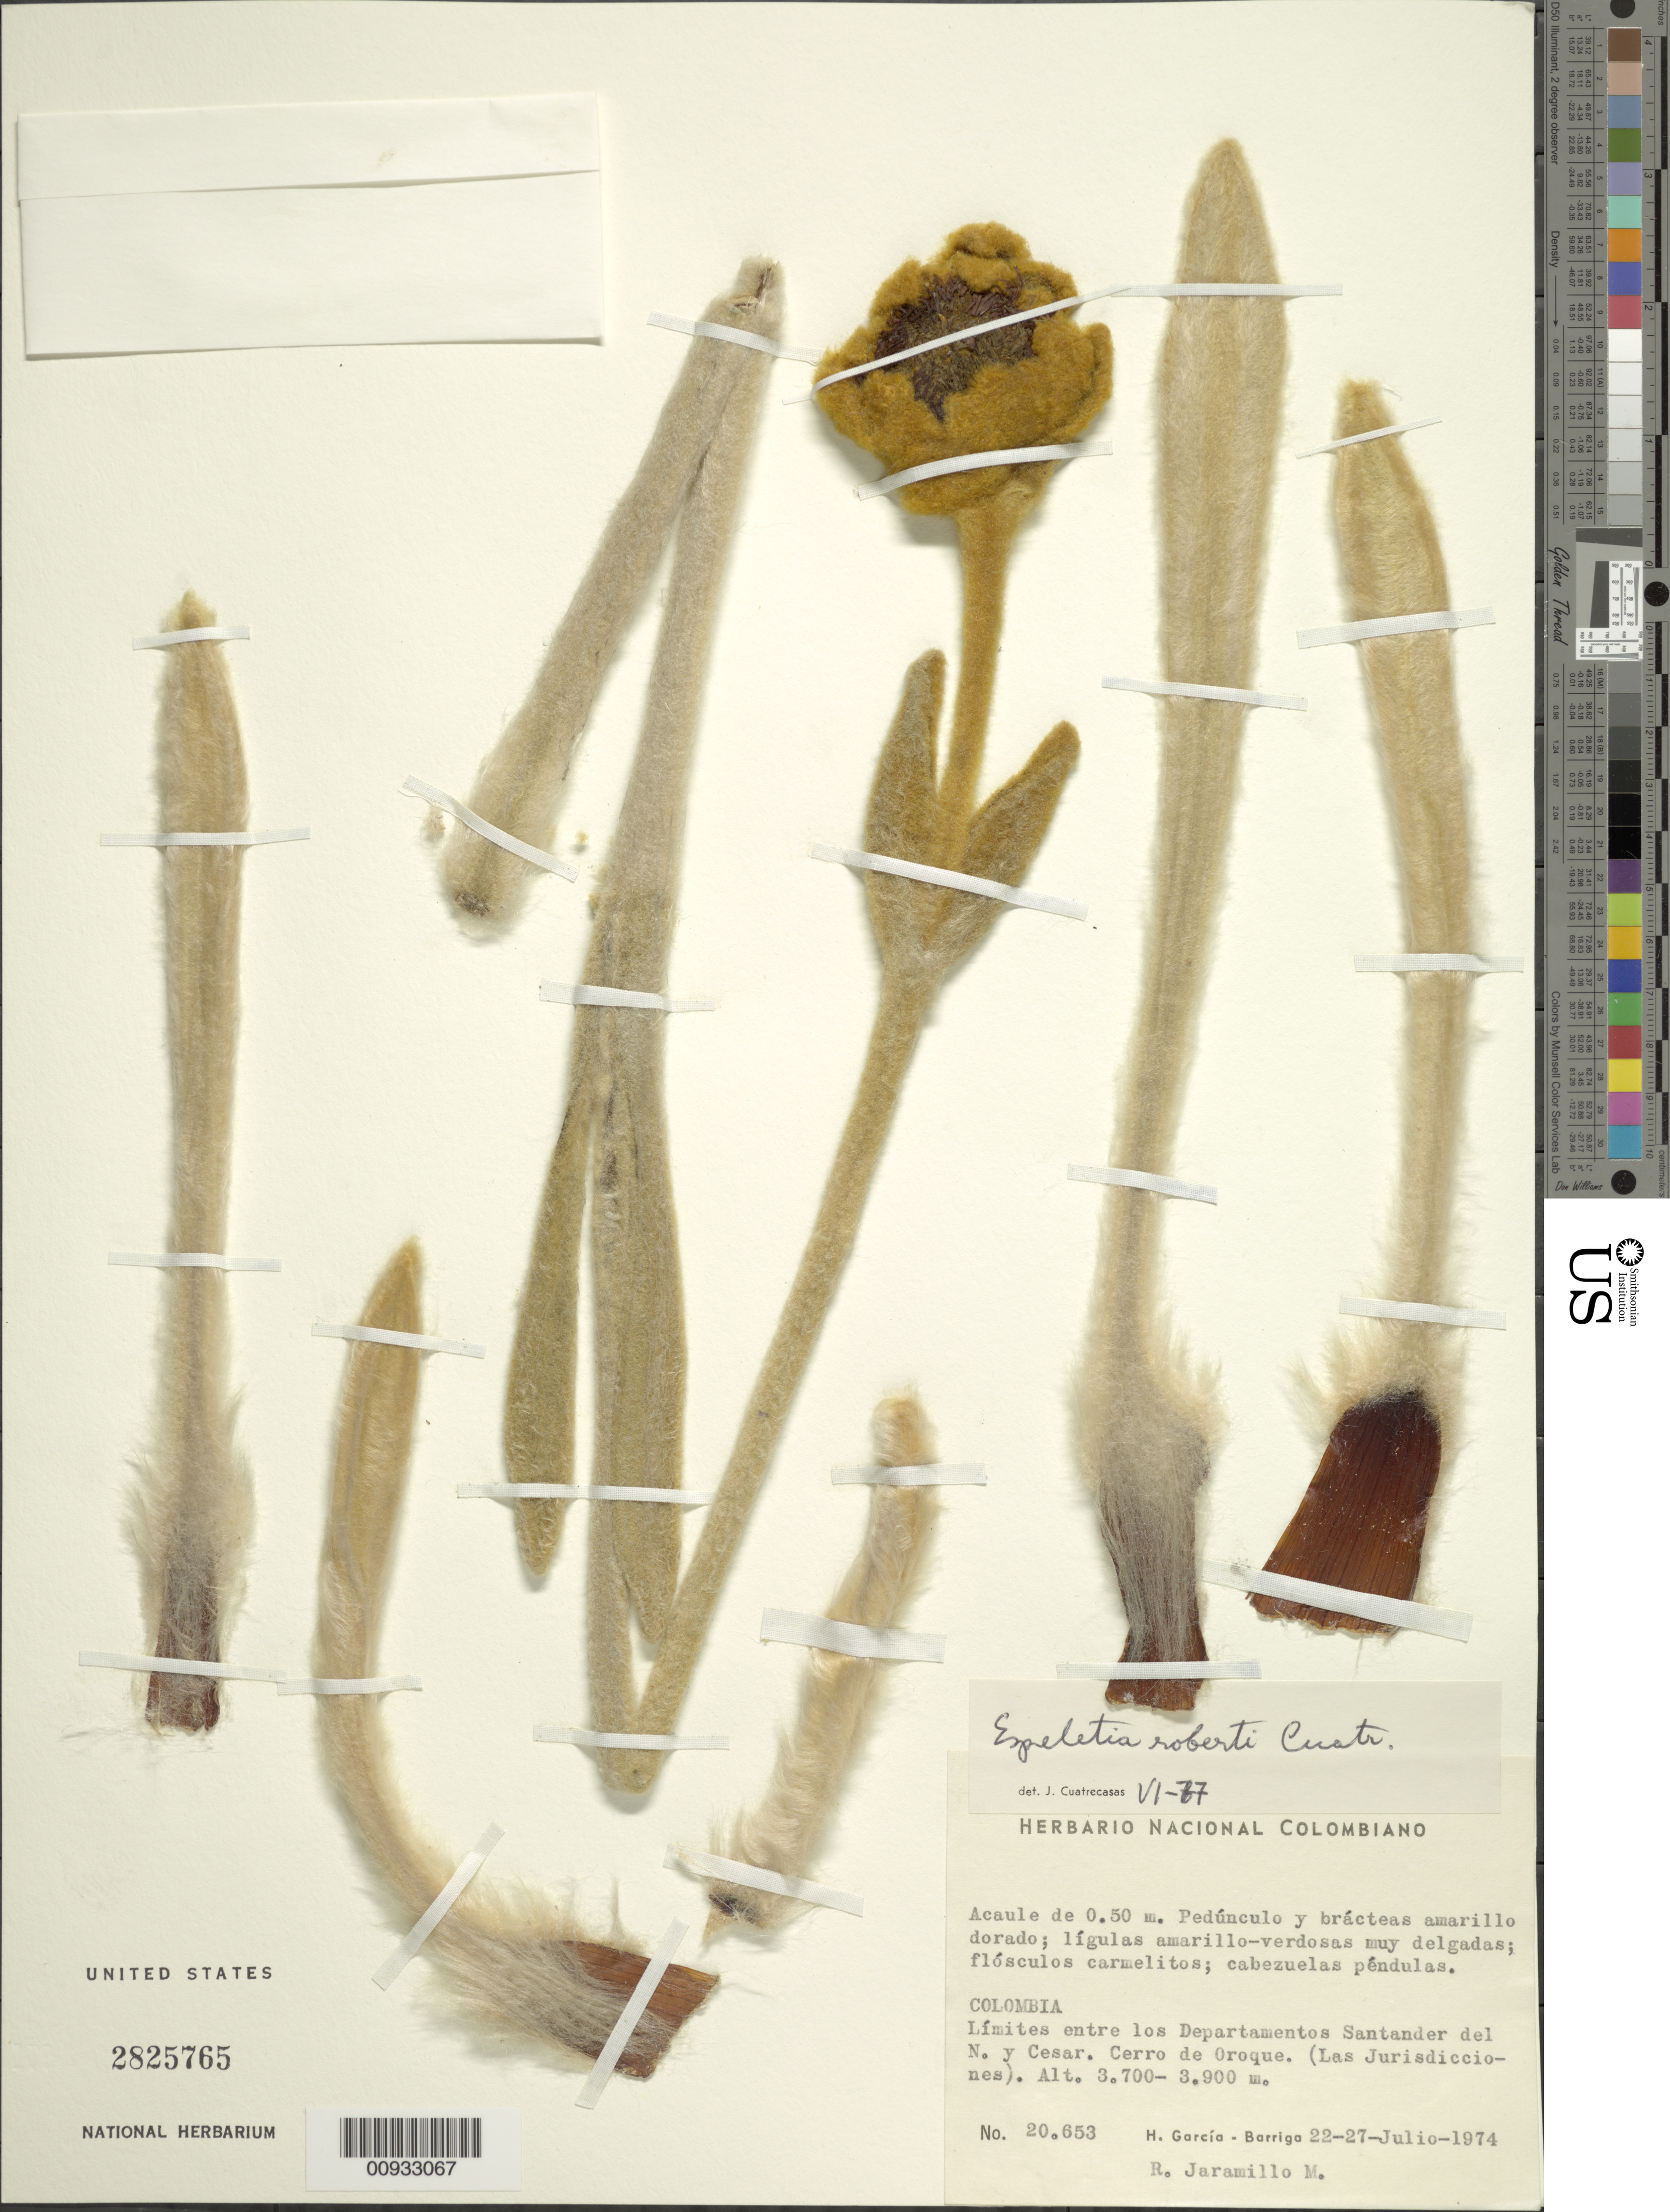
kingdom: Plantae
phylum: Tracheophyta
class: Magnoliopsida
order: Asterales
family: Asteraceae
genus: Espeletia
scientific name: Espeletia robertii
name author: Cuatrec.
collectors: H. García Barriga & R. Jaramillo M.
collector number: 20653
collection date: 1974-07-22/1974-07-27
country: Colombia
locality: Limites entre los Departamentos Santander del N. y Cesar, Cerro de Oroque (Las Jurisdicciones)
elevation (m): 3700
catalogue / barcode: US 2825765